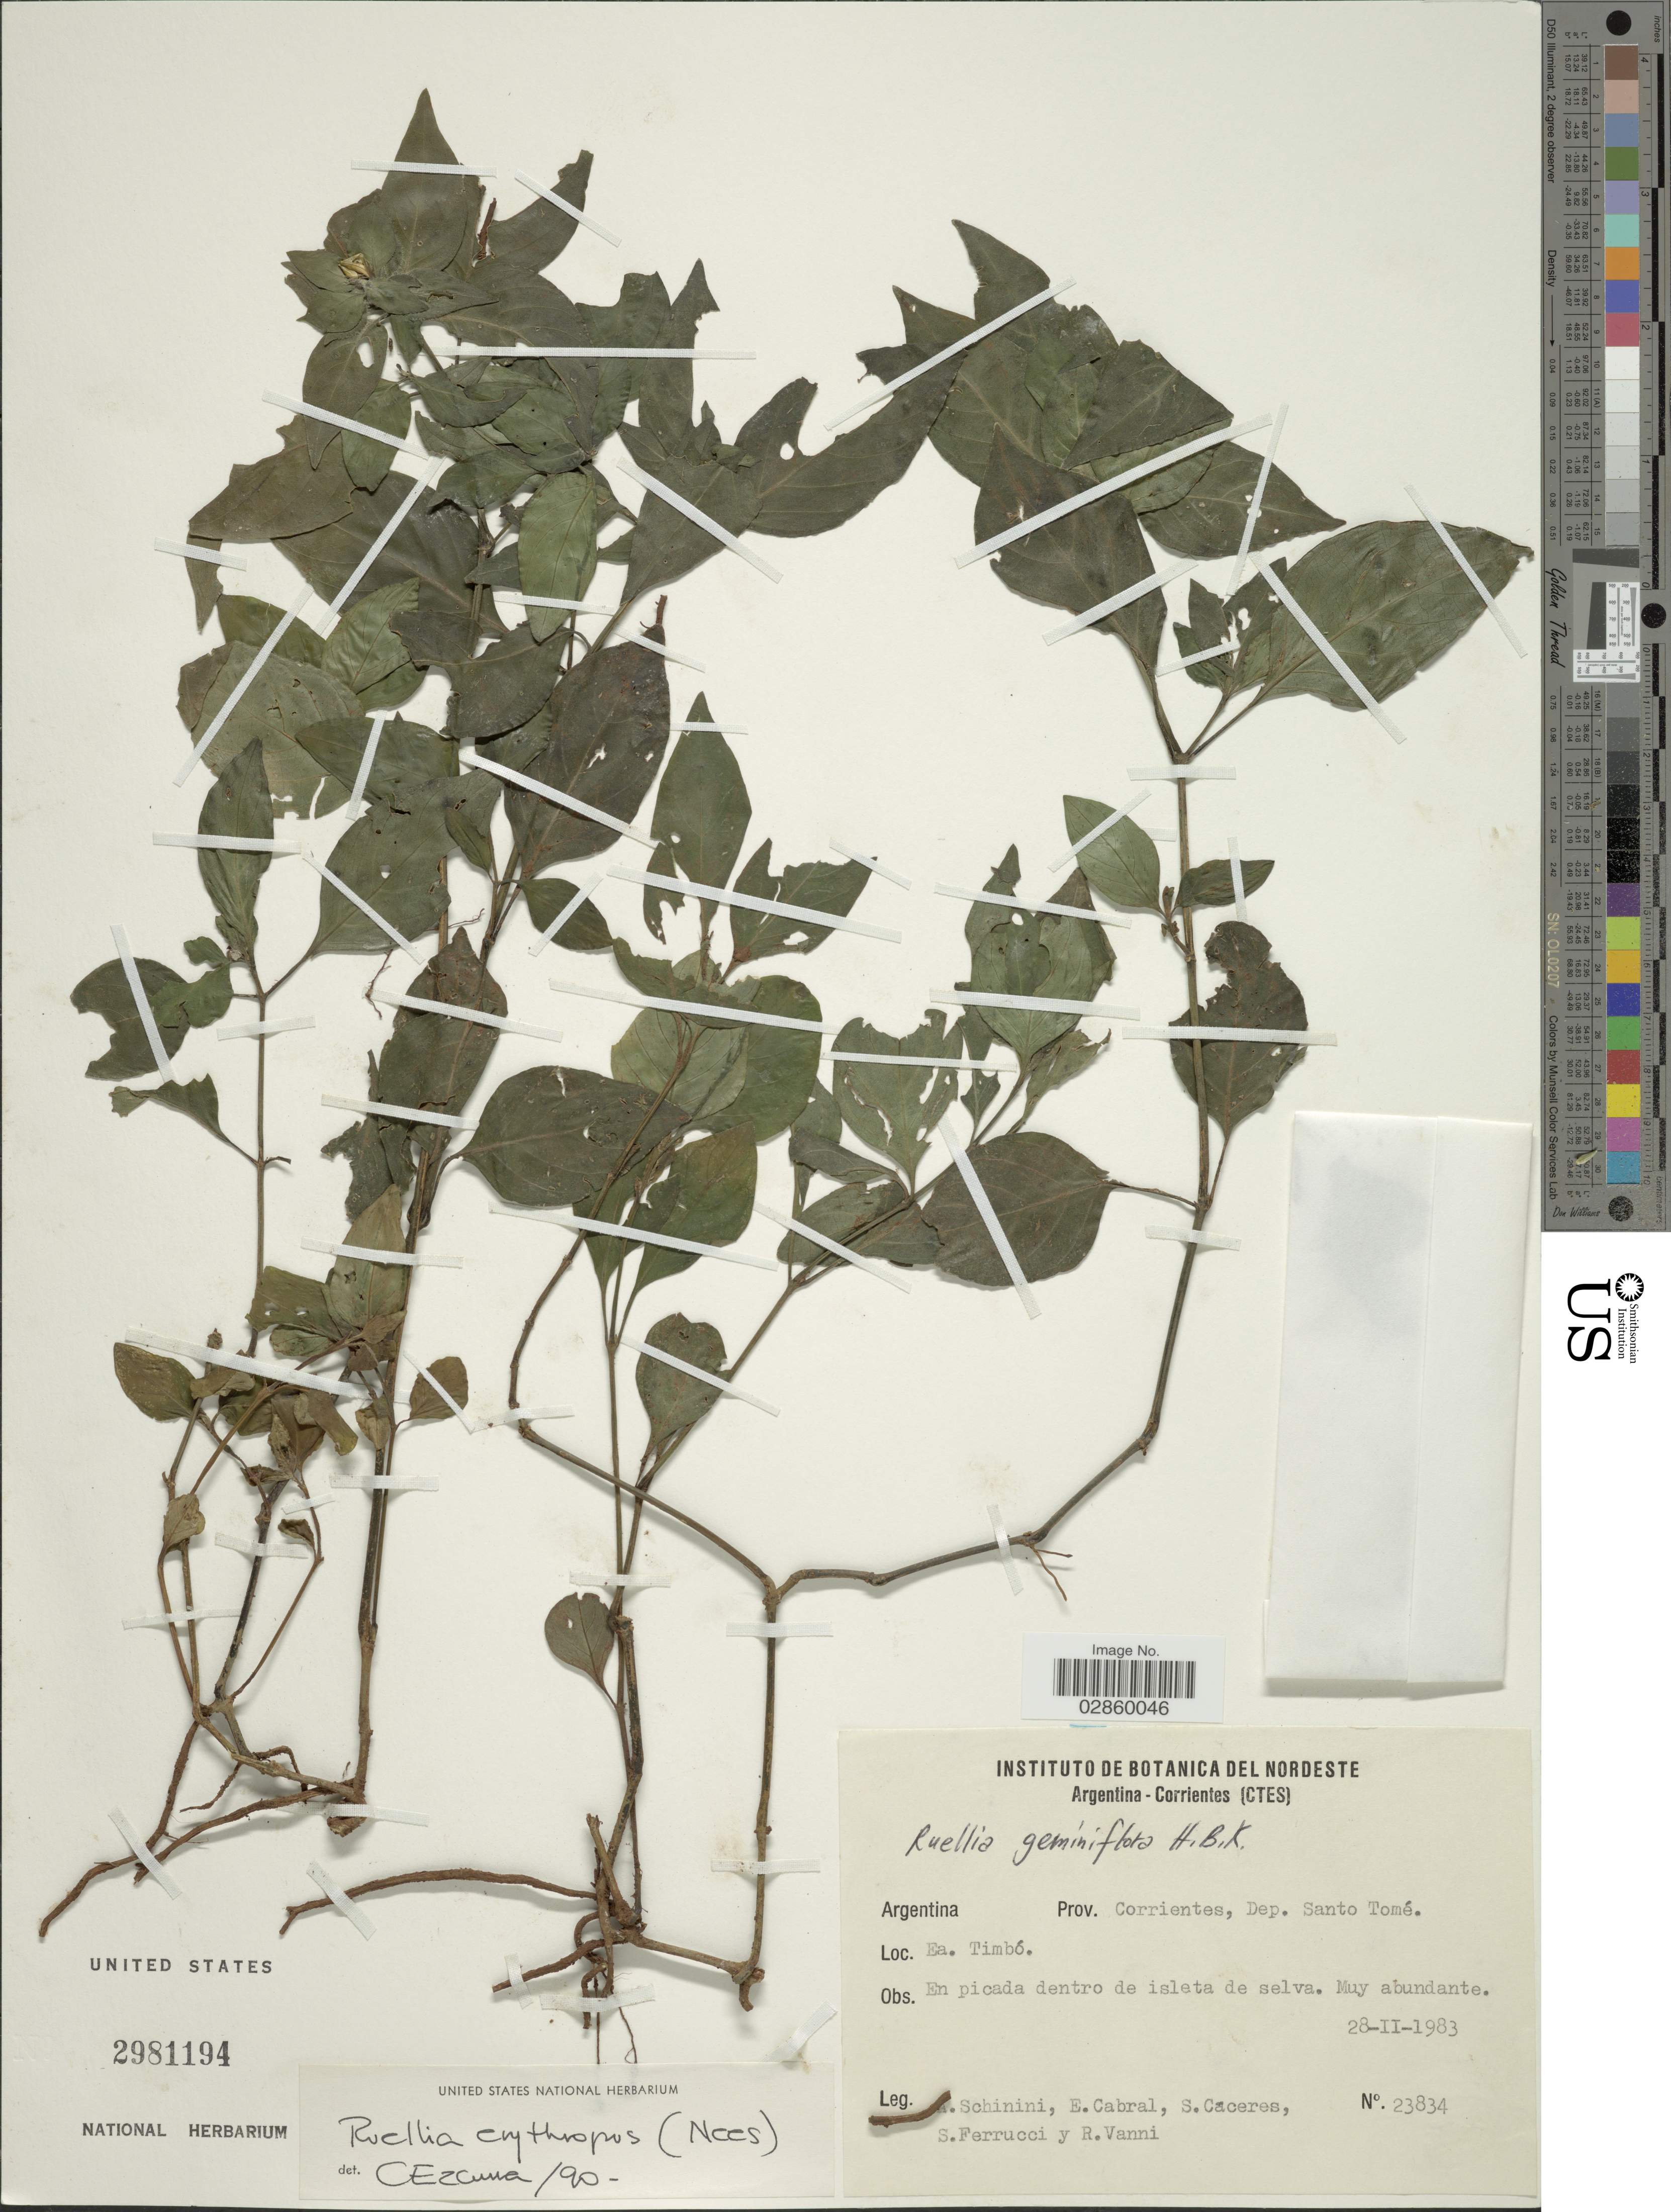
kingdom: Plantae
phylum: Tracheophyta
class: Magnoliopsida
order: Lamiales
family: Acanthaceae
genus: Ruellia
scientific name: Ruellia erythropus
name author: (Nees) Lindau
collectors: A. Schinini, E. Cabral, S. Cáceres, S. Ferrucci & R. Vanni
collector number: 23834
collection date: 1983-02-28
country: Argentina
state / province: Corrientes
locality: Dep. Santo Tomé, Ea. Timbó.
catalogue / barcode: US 2981194